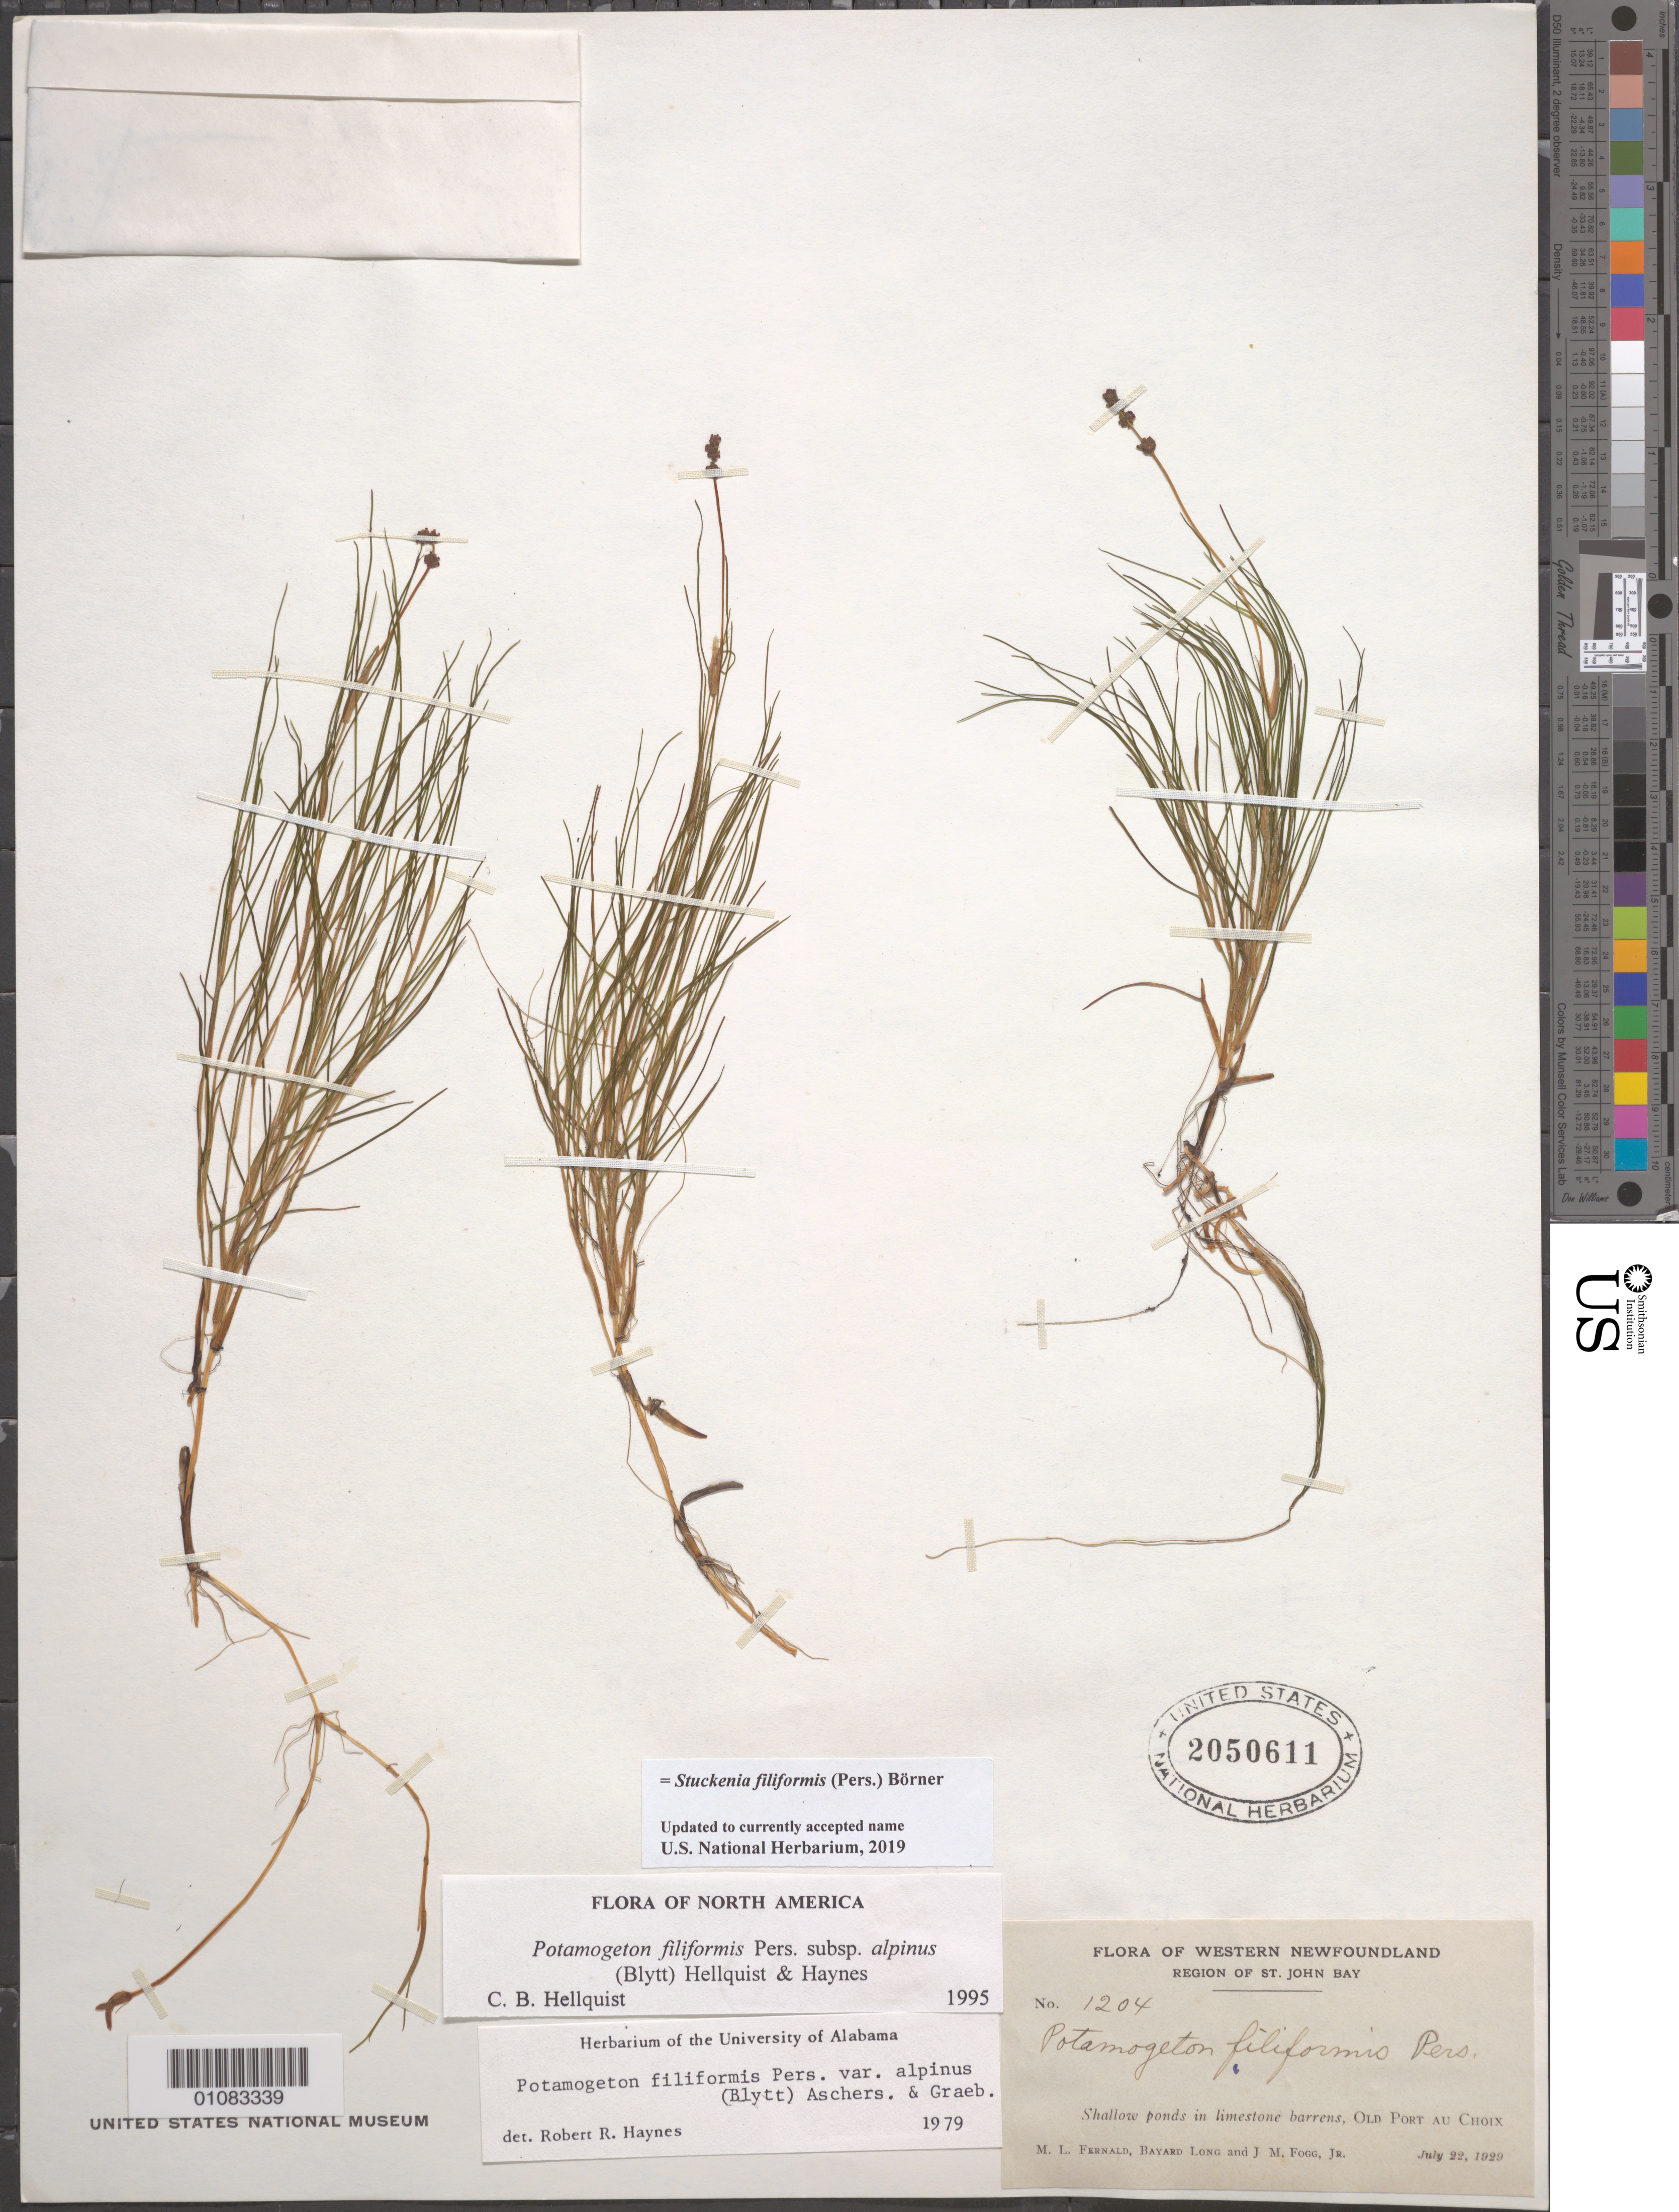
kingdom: Plantae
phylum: Tracheophyta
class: Liliopsida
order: Alismatales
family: Potamogetonaceae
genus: Stuckenia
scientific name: Stuckenia filiformis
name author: (Pers.) Börner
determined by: Strong, Mark T., (BOT), Smithsonian Institution - National Museum of Natural History (UNITED STATES)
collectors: M. L. Fernald, B. H. Long & J. Fogg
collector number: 1204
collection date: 1929-07-22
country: Canada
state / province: Newfoundland and Labrador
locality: western Newfoundland, Old Port Au Choix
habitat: Shallow ponds in limestone barrens.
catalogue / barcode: US 2050611